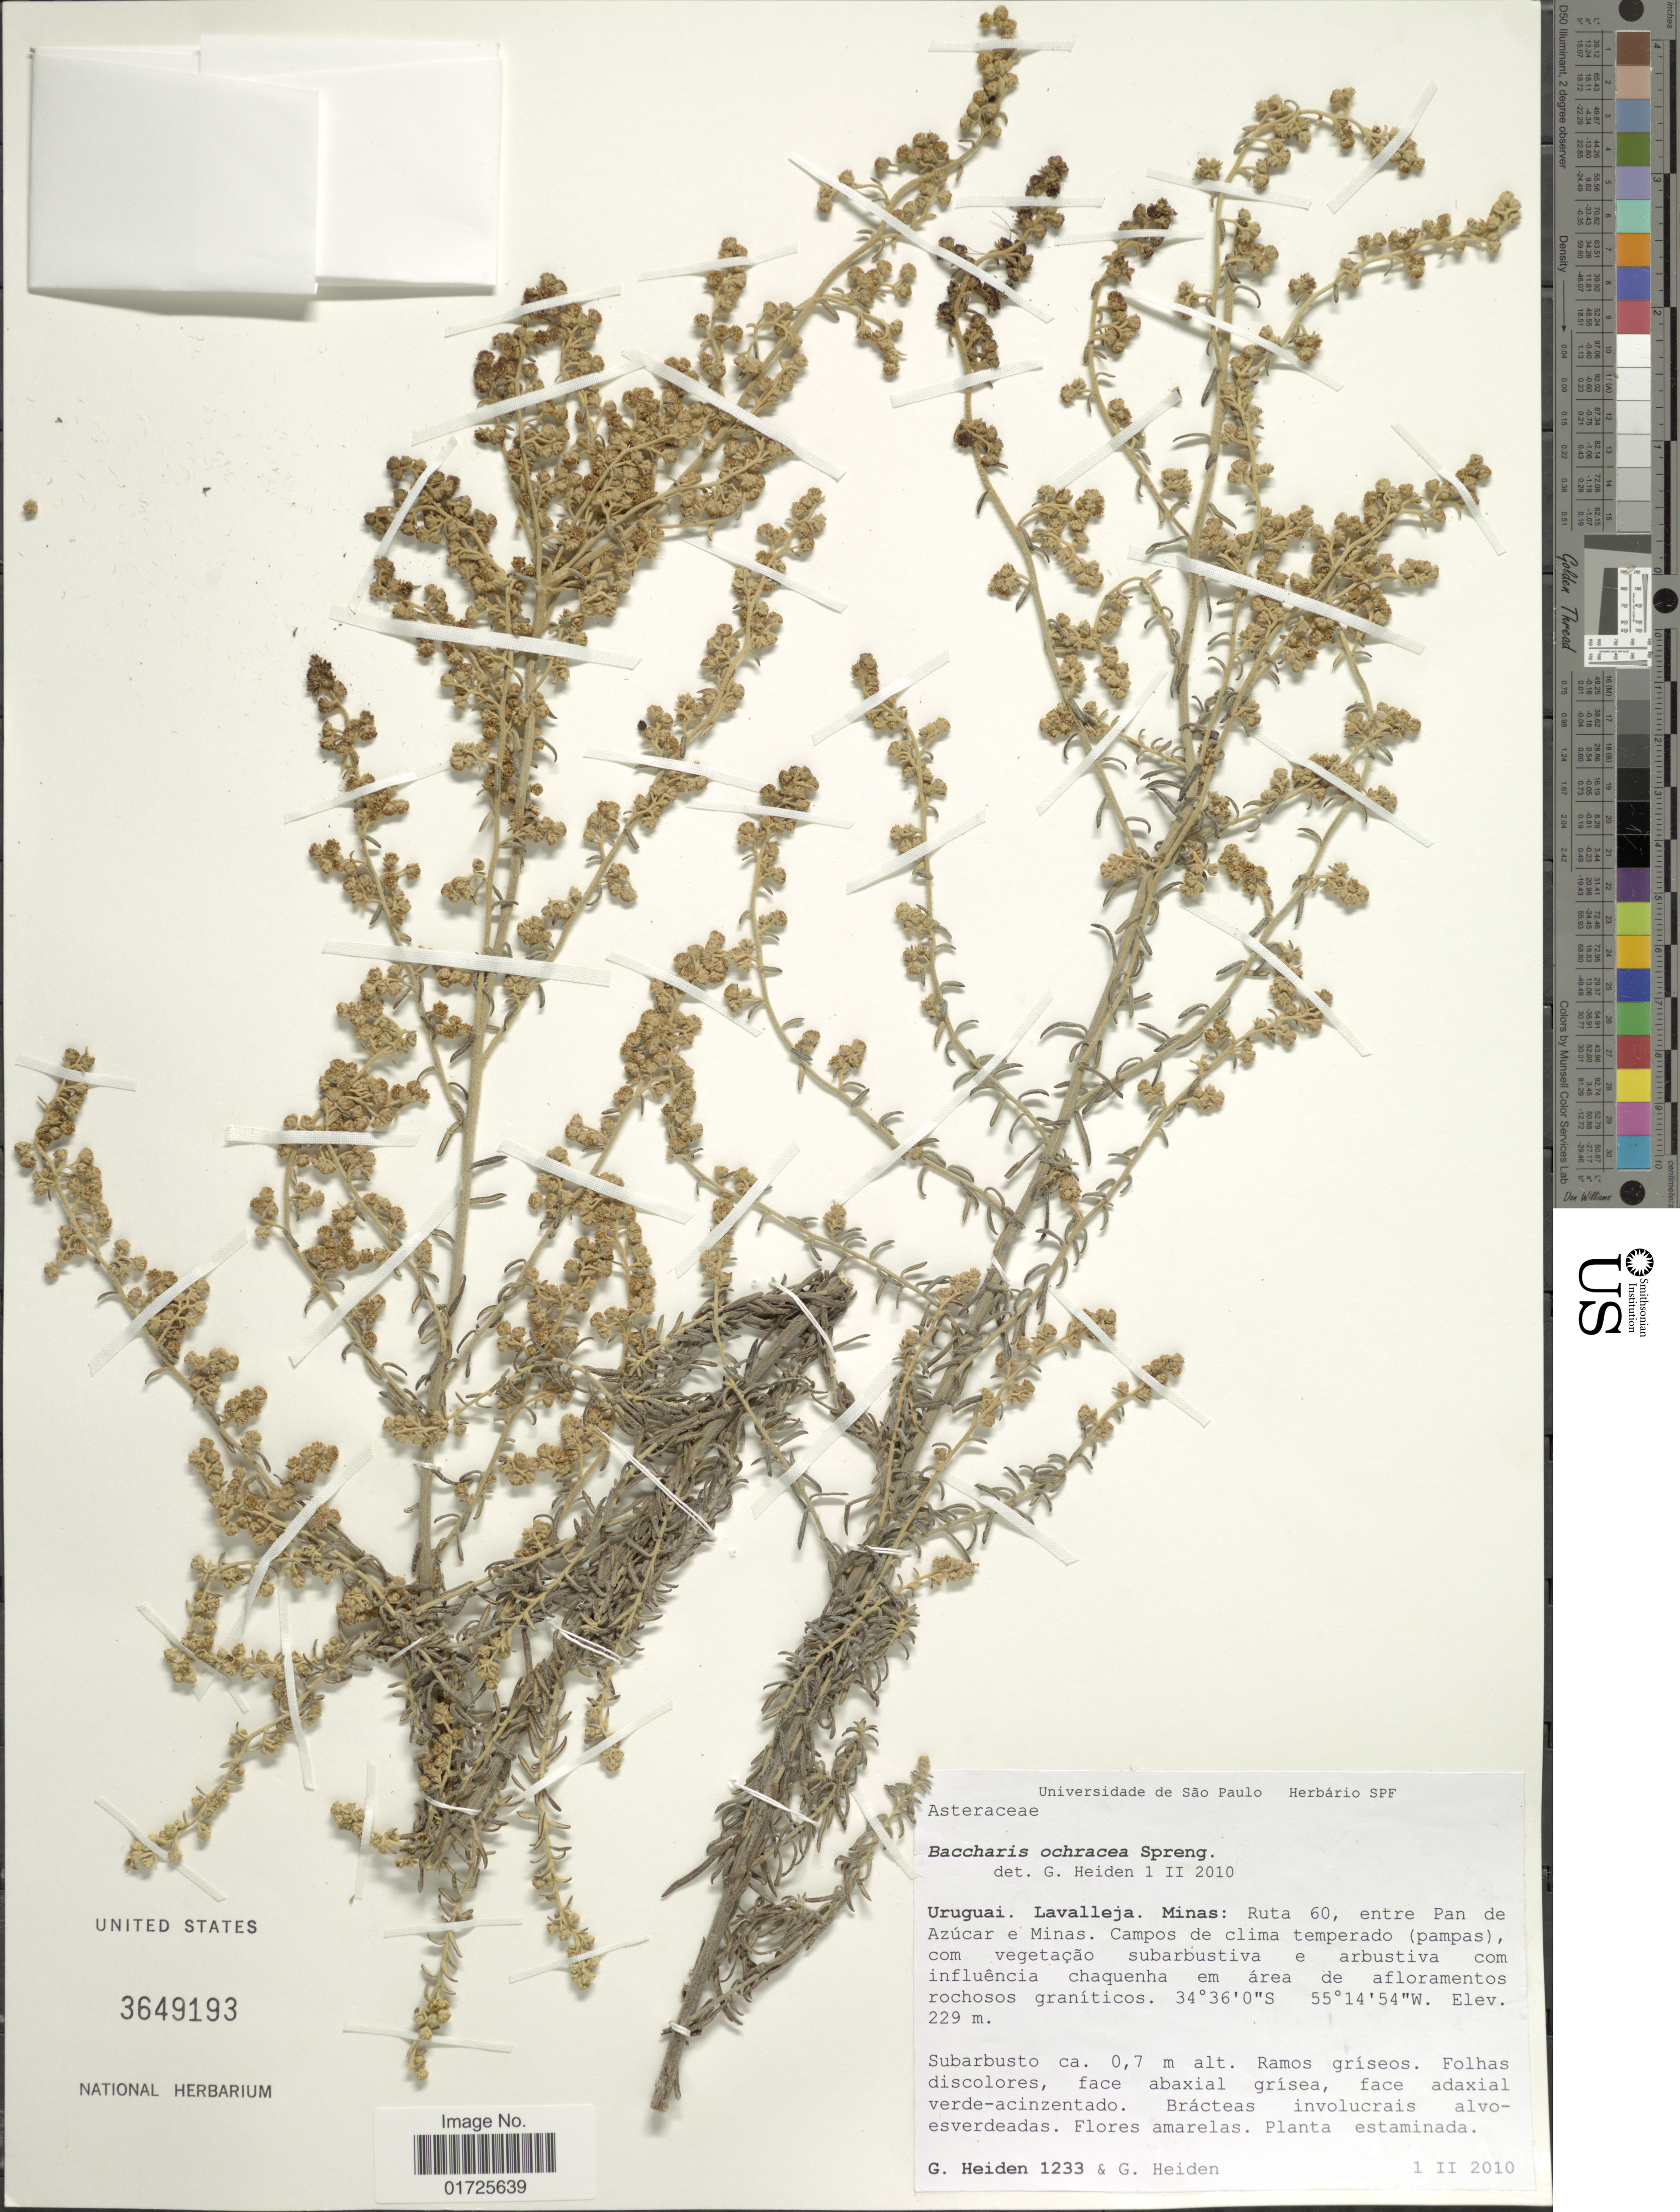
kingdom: Plantae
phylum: Tracheophyta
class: Magnoliopsida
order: Asterales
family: Asteraceae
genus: Baccharis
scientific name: Baccharis ochracea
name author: Spreng.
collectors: G. Heiden & G. Heiden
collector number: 1233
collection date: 2010-02-01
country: Uruguay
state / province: Lavalleja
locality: Uruguai. Lavalleja. Minas: Ruta 60, entre Pan de Azöcar e Minas. Campos de clima temperado (pampas).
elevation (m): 229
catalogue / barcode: US 3649193